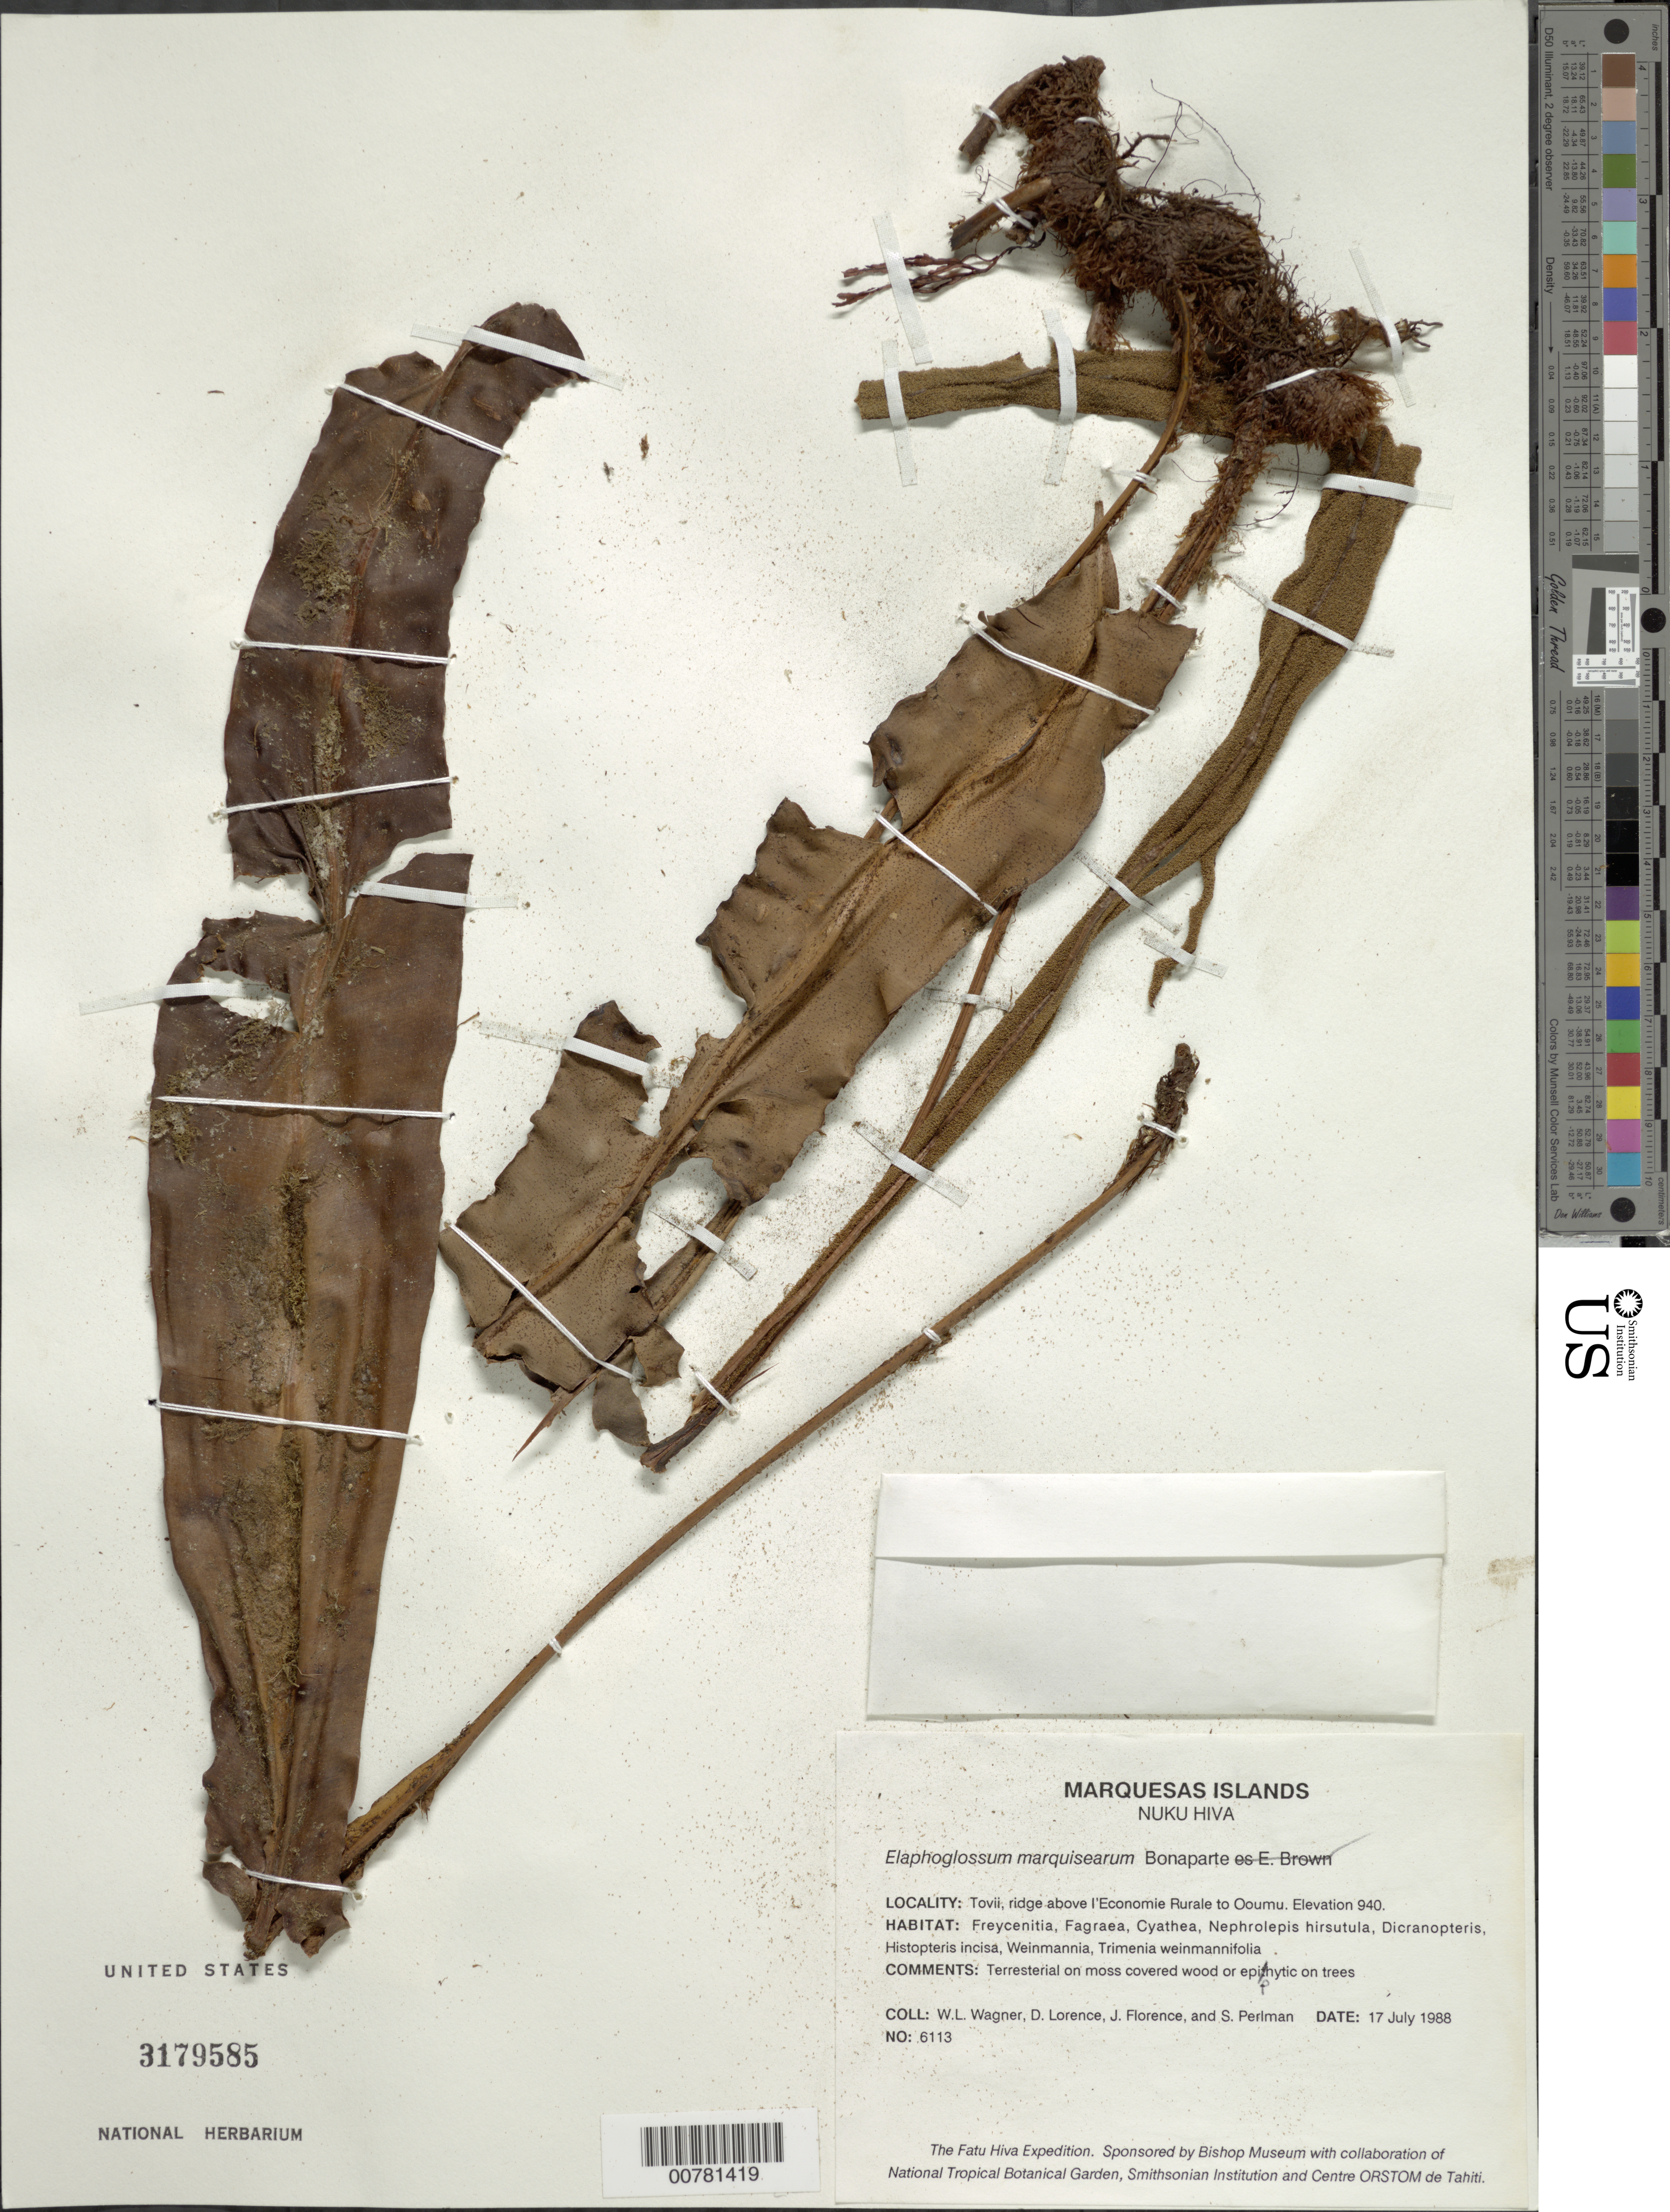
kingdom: Plantae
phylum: Tracheophyta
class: Polypodiopsida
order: Polypodiales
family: Dryopteridaceae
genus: Elaphoglossum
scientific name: Elaphoglossum marquisearum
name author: Bonap.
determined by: Florence, J.; Wagner, W. L.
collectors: W. L. Wagner, D. Lorence, J. Florence & S. P. Perlman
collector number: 6113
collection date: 1988-07-17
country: French Polynesia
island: Nuku Hiva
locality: Toovii, ridge above l'Economie Rurale to Ooumu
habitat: Freycenitia, Fagraea, Cyathea, Nephrolepis hirsutula, Dicranopteris, Histopteris incisa, Weinmannia, Trimenia weinmannifolia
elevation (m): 940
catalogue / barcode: US 3179585